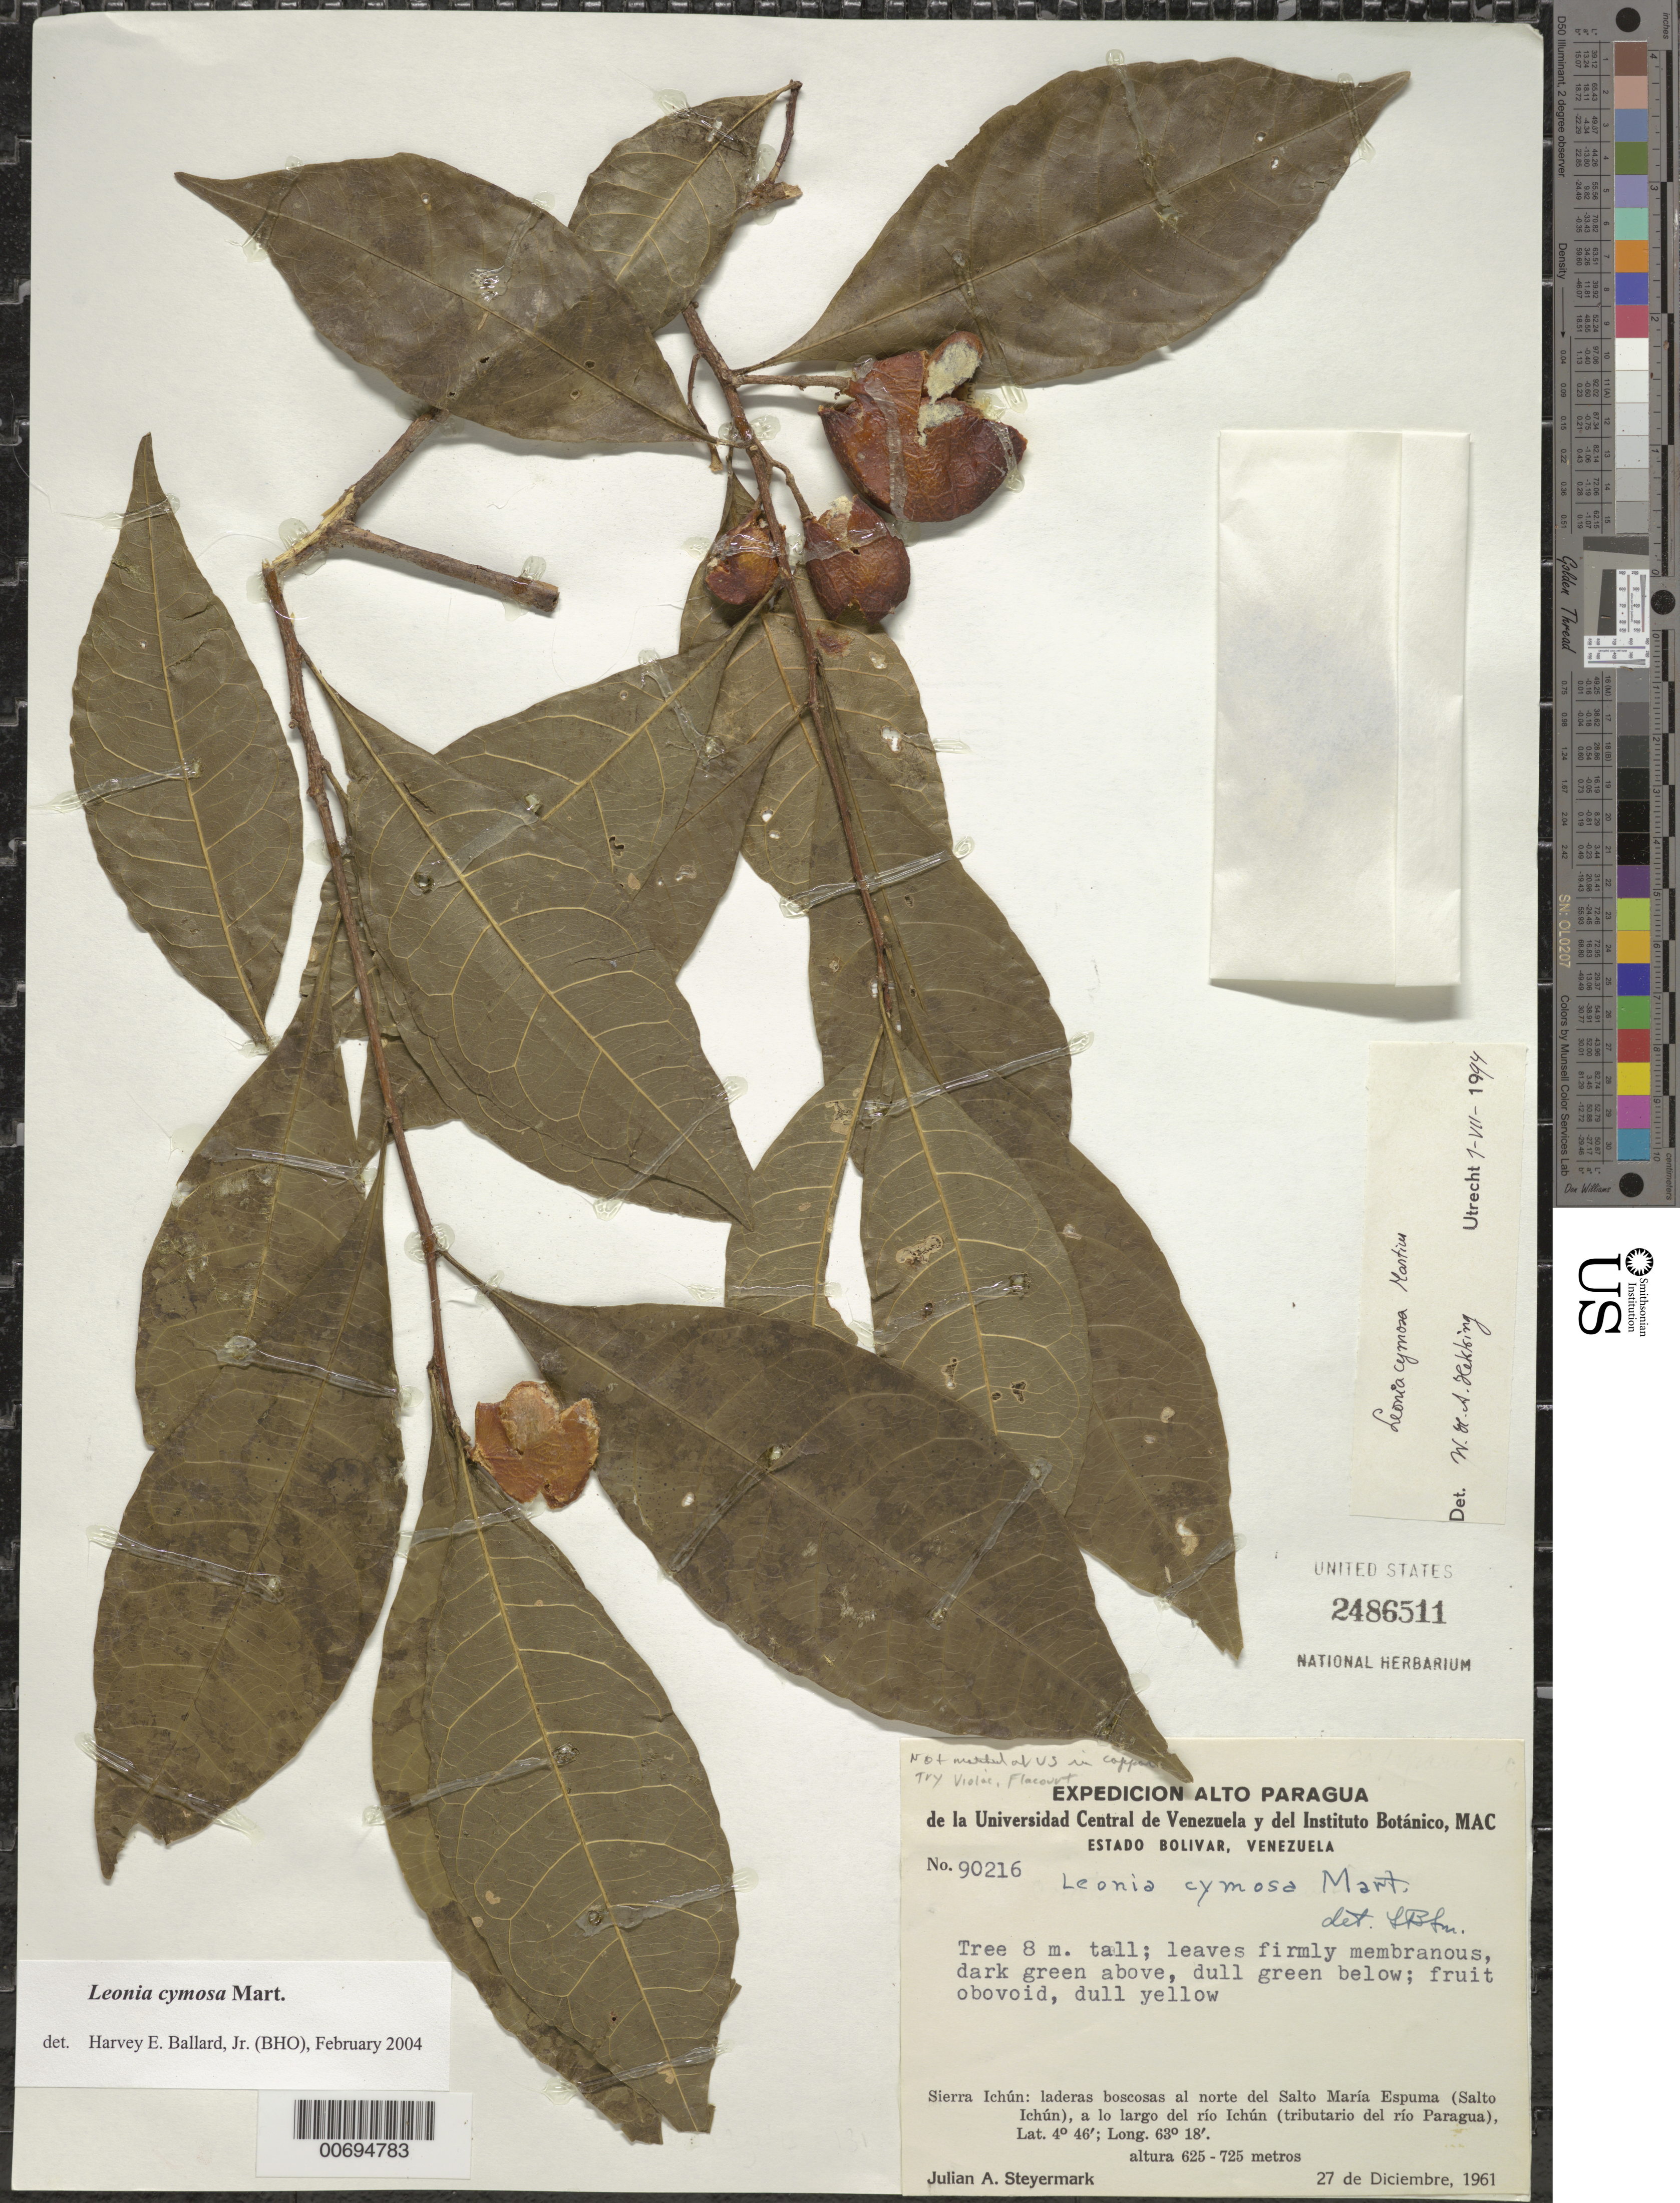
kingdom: Plantae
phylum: Tracheophyta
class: Magnoliopsida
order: Malpighiales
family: Violaceae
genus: Leonia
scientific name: Leonia cymosa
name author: Mart.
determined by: Ballard, Harvey E.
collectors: J. Steyermark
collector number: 90216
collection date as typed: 27-Dec-61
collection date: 1961-12-27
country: Venezuela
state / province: Bolívar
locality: Sierra Ichún, N del Salto María Espuma (Salto Ichún) del Río Ichún (tributary of río Paragua)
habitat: Laderas boscosas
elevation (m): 625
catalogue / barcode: US 2486511